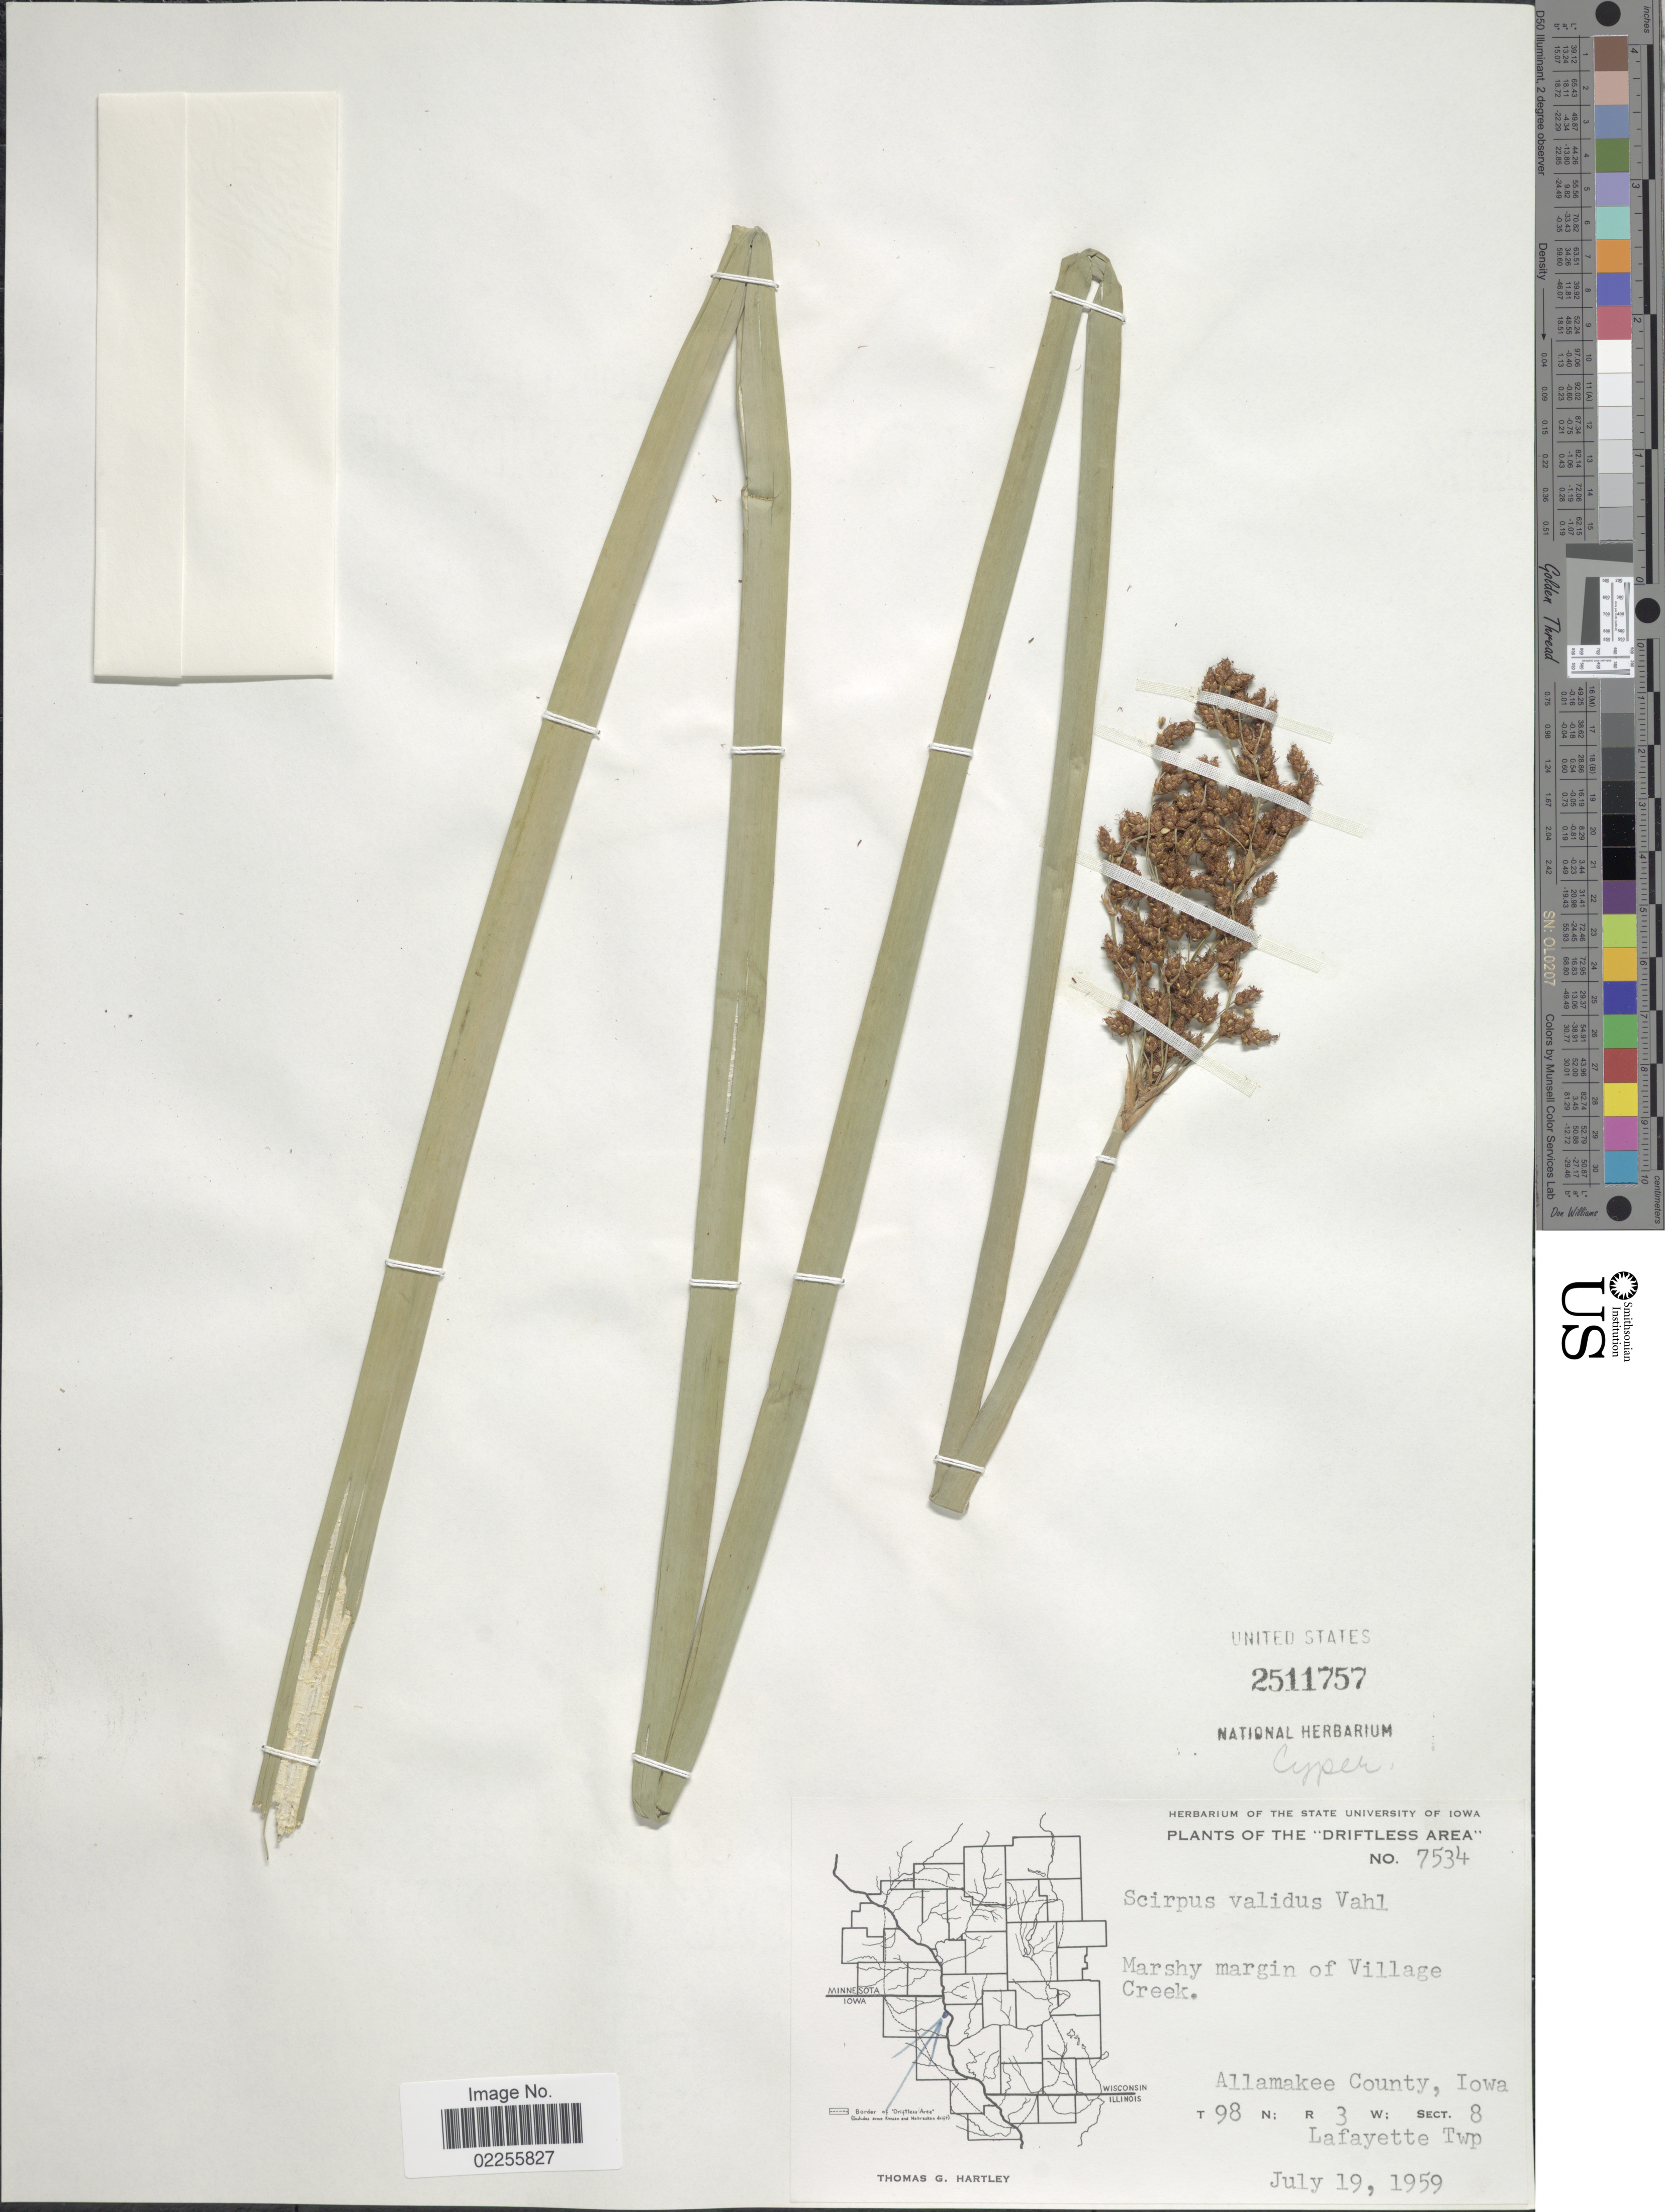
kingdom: Plantae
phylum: Tracheophyta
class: Liliopsida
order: Poales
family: Cyperaceae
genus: Schoenoplectus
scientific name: Schoenoplectus tabernaemontani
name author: (C.C. Gmel.) Palla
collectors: T. G. Hartley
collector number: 7534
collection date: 1959-07-19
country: United States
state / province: Iowa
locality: The "Driftless Area", Marshy margin of Village Creek, Allamakee County, T98N: R3W: Sect.8, Lafayette Twp.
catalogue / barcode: US 2511757